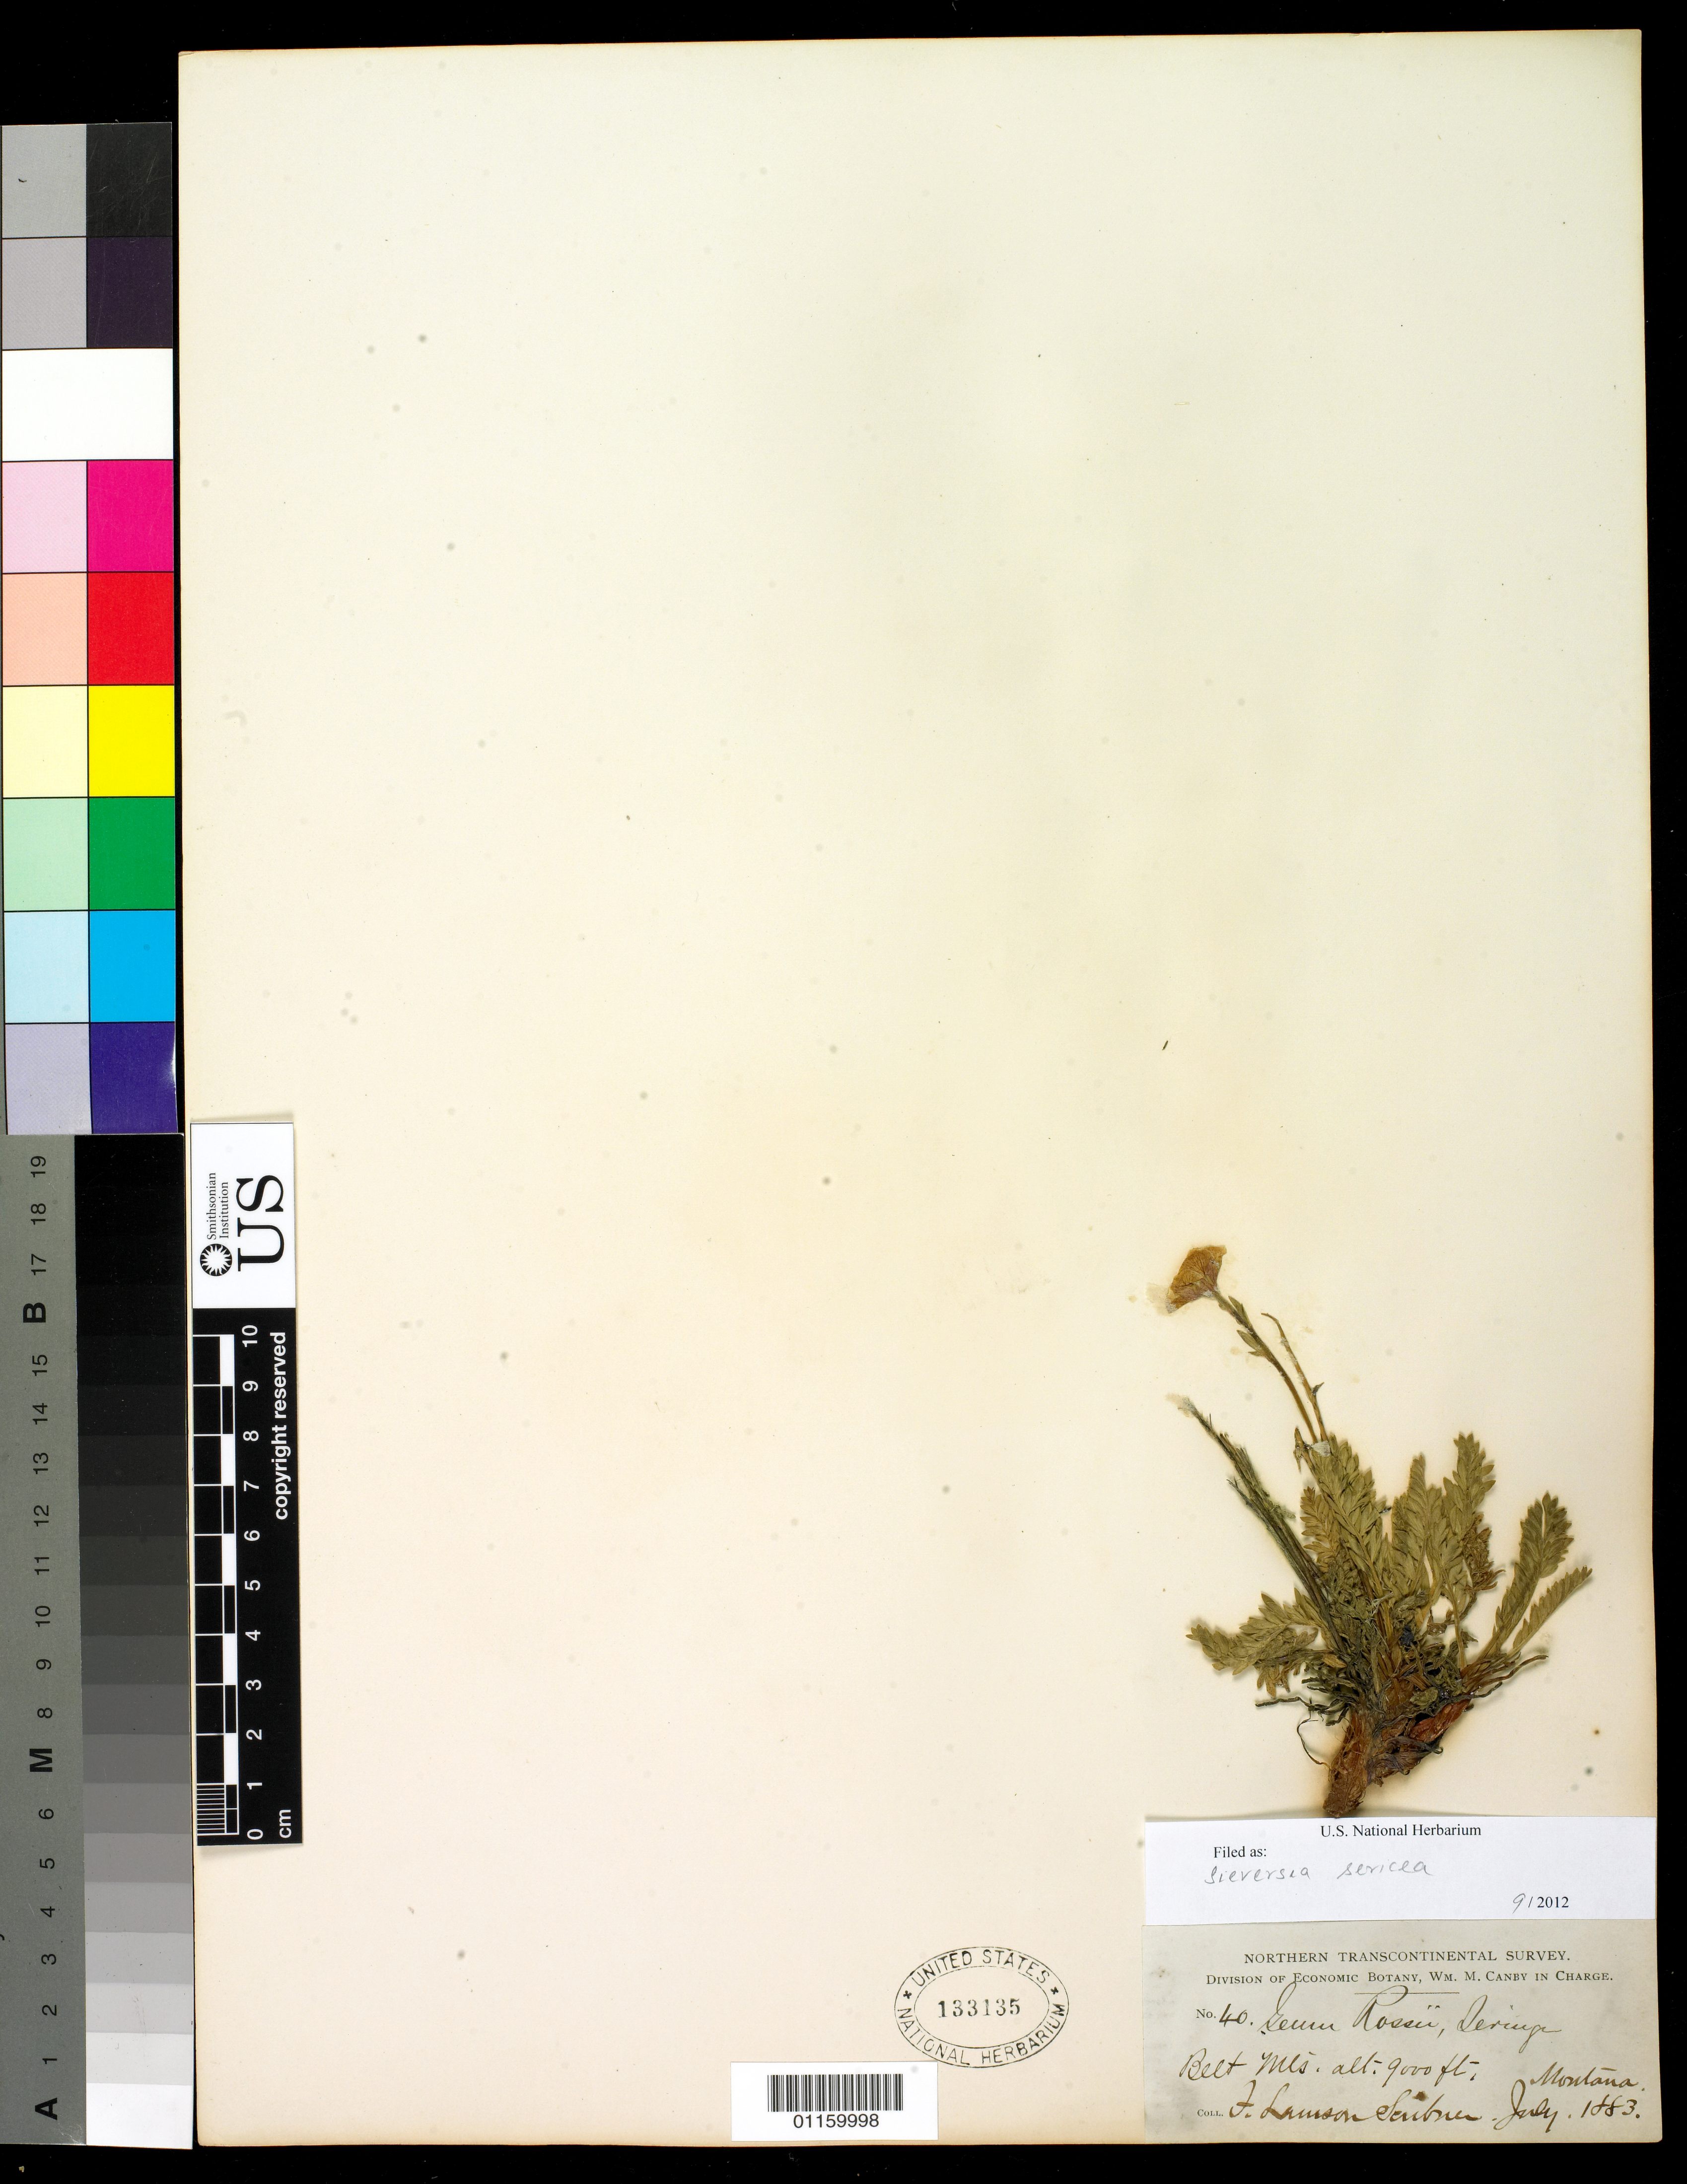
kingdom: Plantae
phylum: Tracheophyta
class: Magnoliopsida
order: Rosales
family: Rosaceae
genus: Geum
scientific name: Geum rossii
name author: (R. Br.) Ser.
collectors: F. L. Scribner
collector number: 40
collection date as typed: Jul 1883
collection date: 1883-07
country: United States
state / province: Montana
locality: Belt Mts.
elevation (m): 2743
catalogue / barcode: US 133135